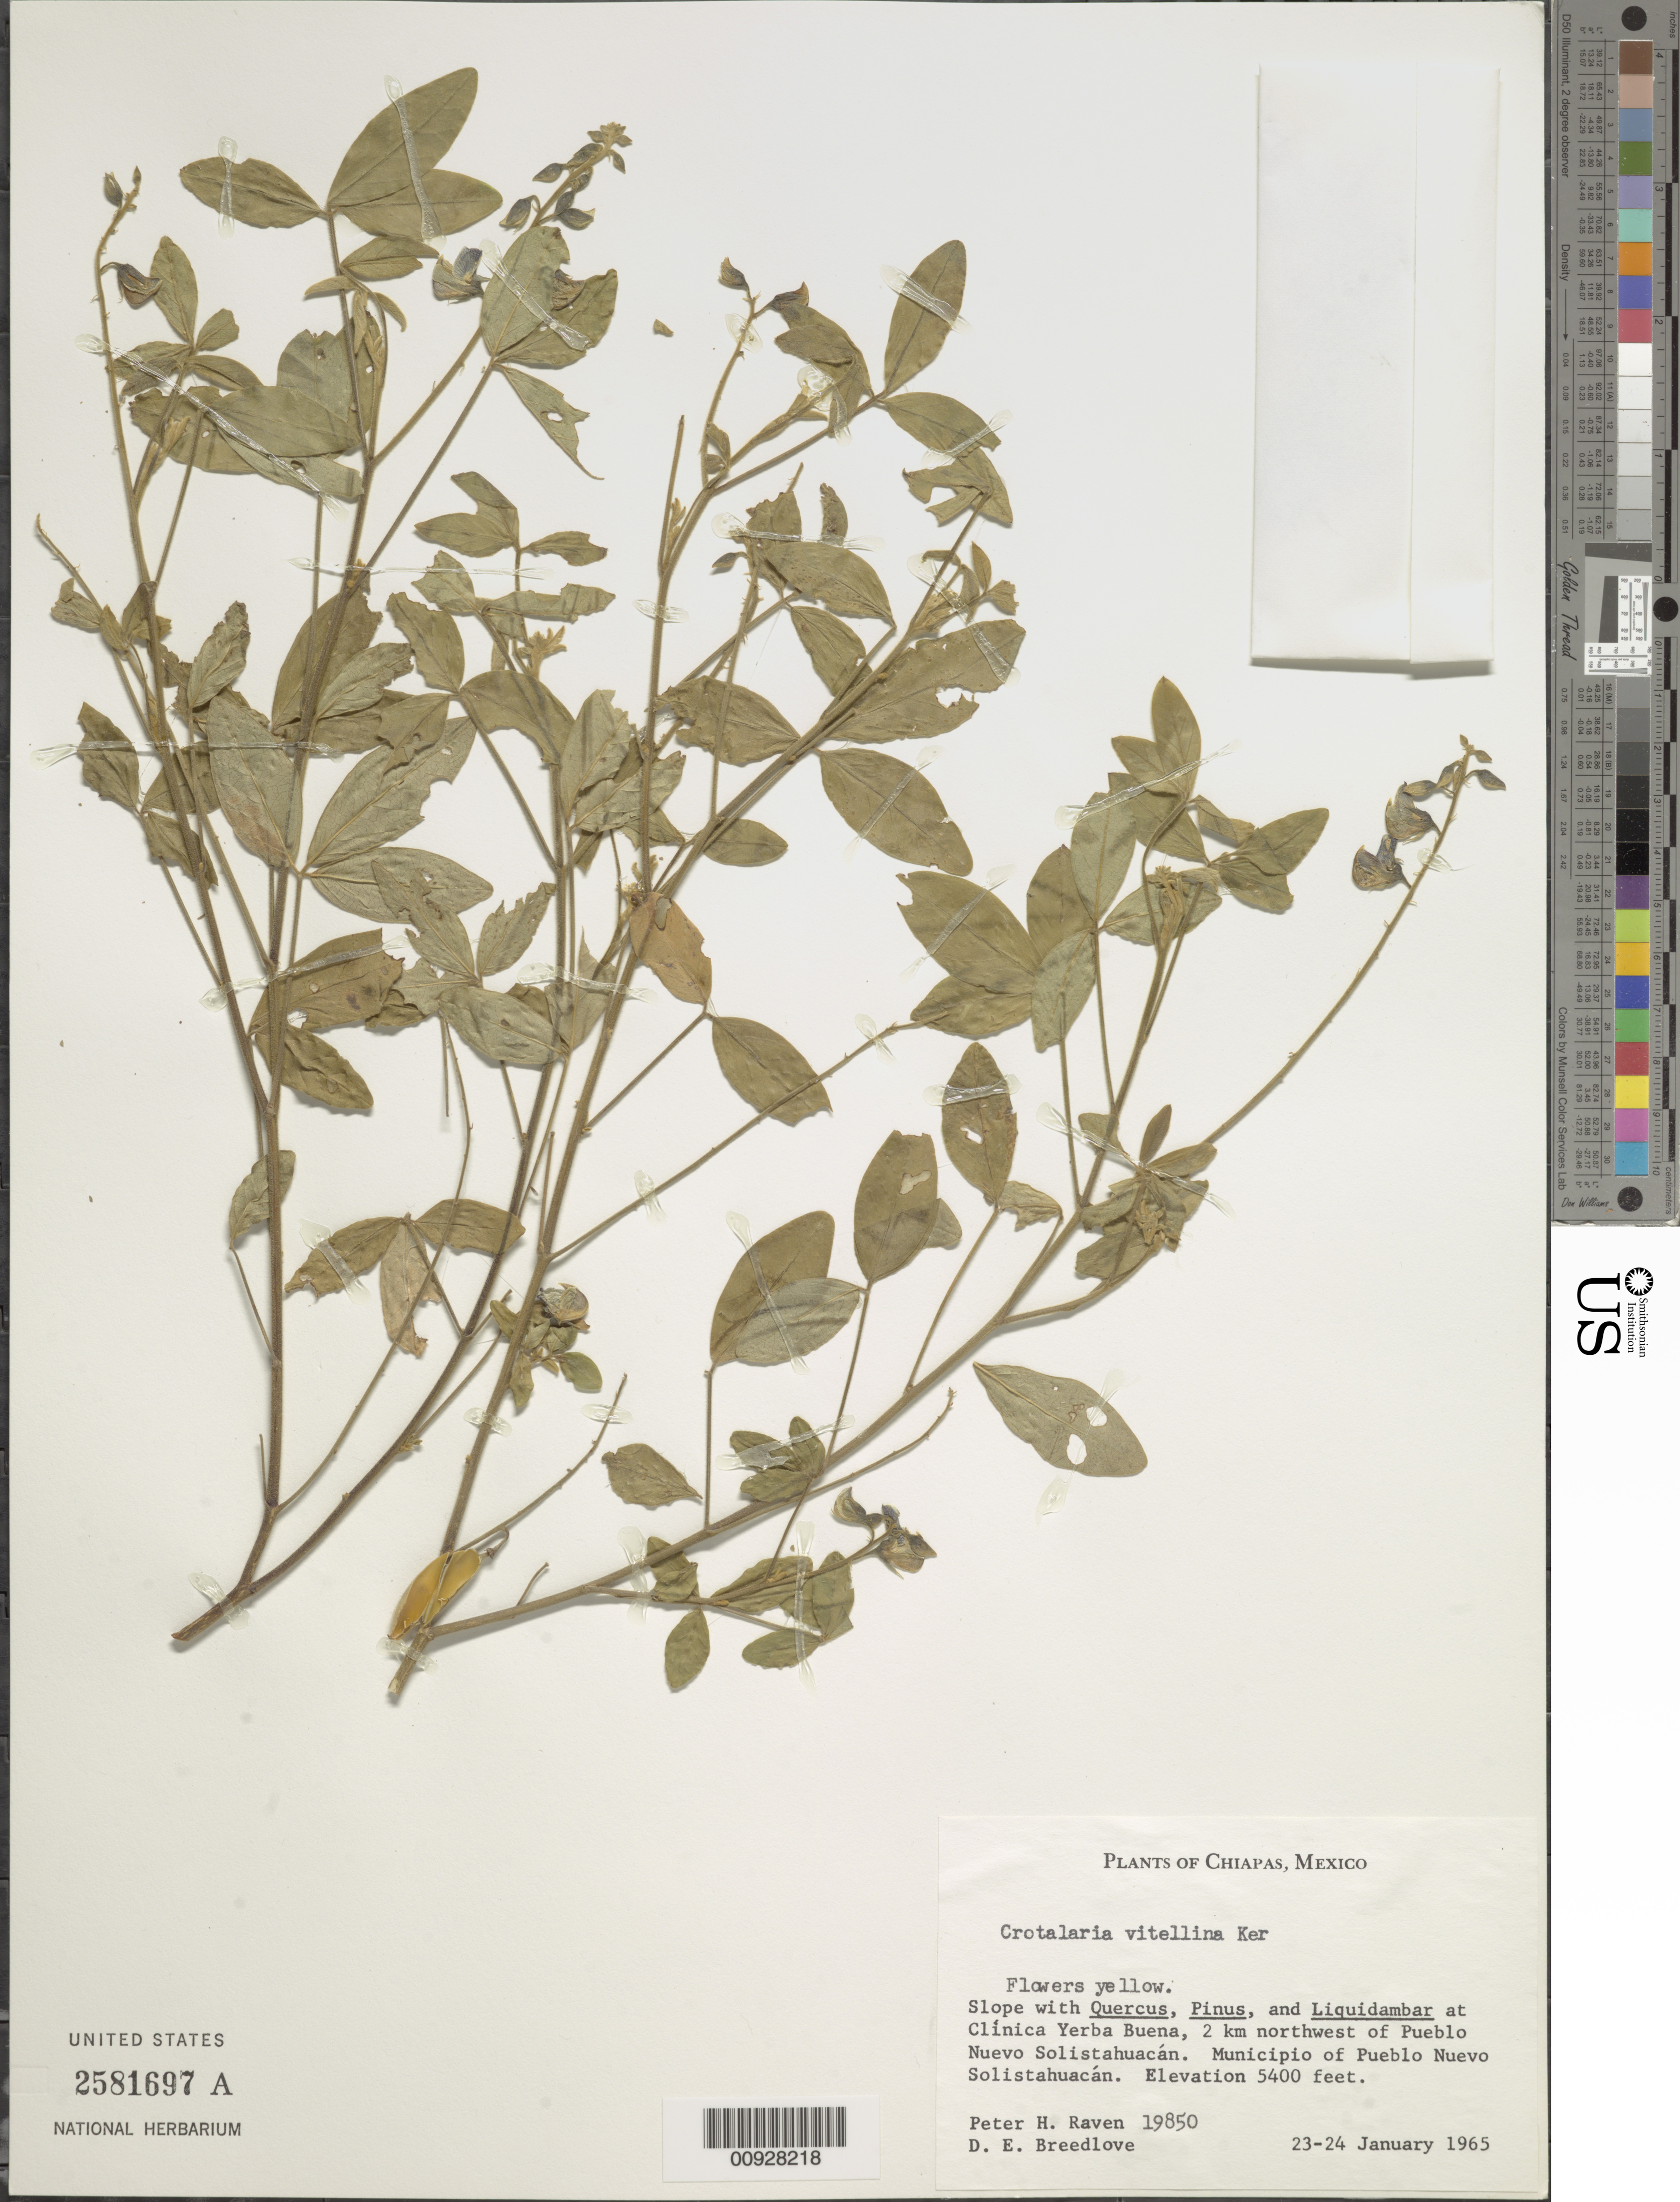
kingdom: Plantae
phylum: Tracheophyta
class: Magnoliopsida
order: Fabales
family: Fabaceae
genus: Crotalaria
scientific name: Crotalaria sp.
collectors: P. H. Raven & D. E. Breedlove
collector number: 19850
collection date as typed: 23 Jan 1965 to 24 Jan 1965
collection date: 1965-01-23/1965-01-24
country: Mexico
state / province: Chiapas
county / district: Pueblo Nuevo Solistahuacán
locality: At Clínica Yerba Buena, 2 km. northwest of Pueblo Nuevo Solistahuacán. Municipio of Pueblo Nuevo Solistahuacán, Chiapas.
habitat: Slope with Quercus, Pinus, and Liquidambar.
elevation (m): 1646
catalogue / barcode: US 2581697A